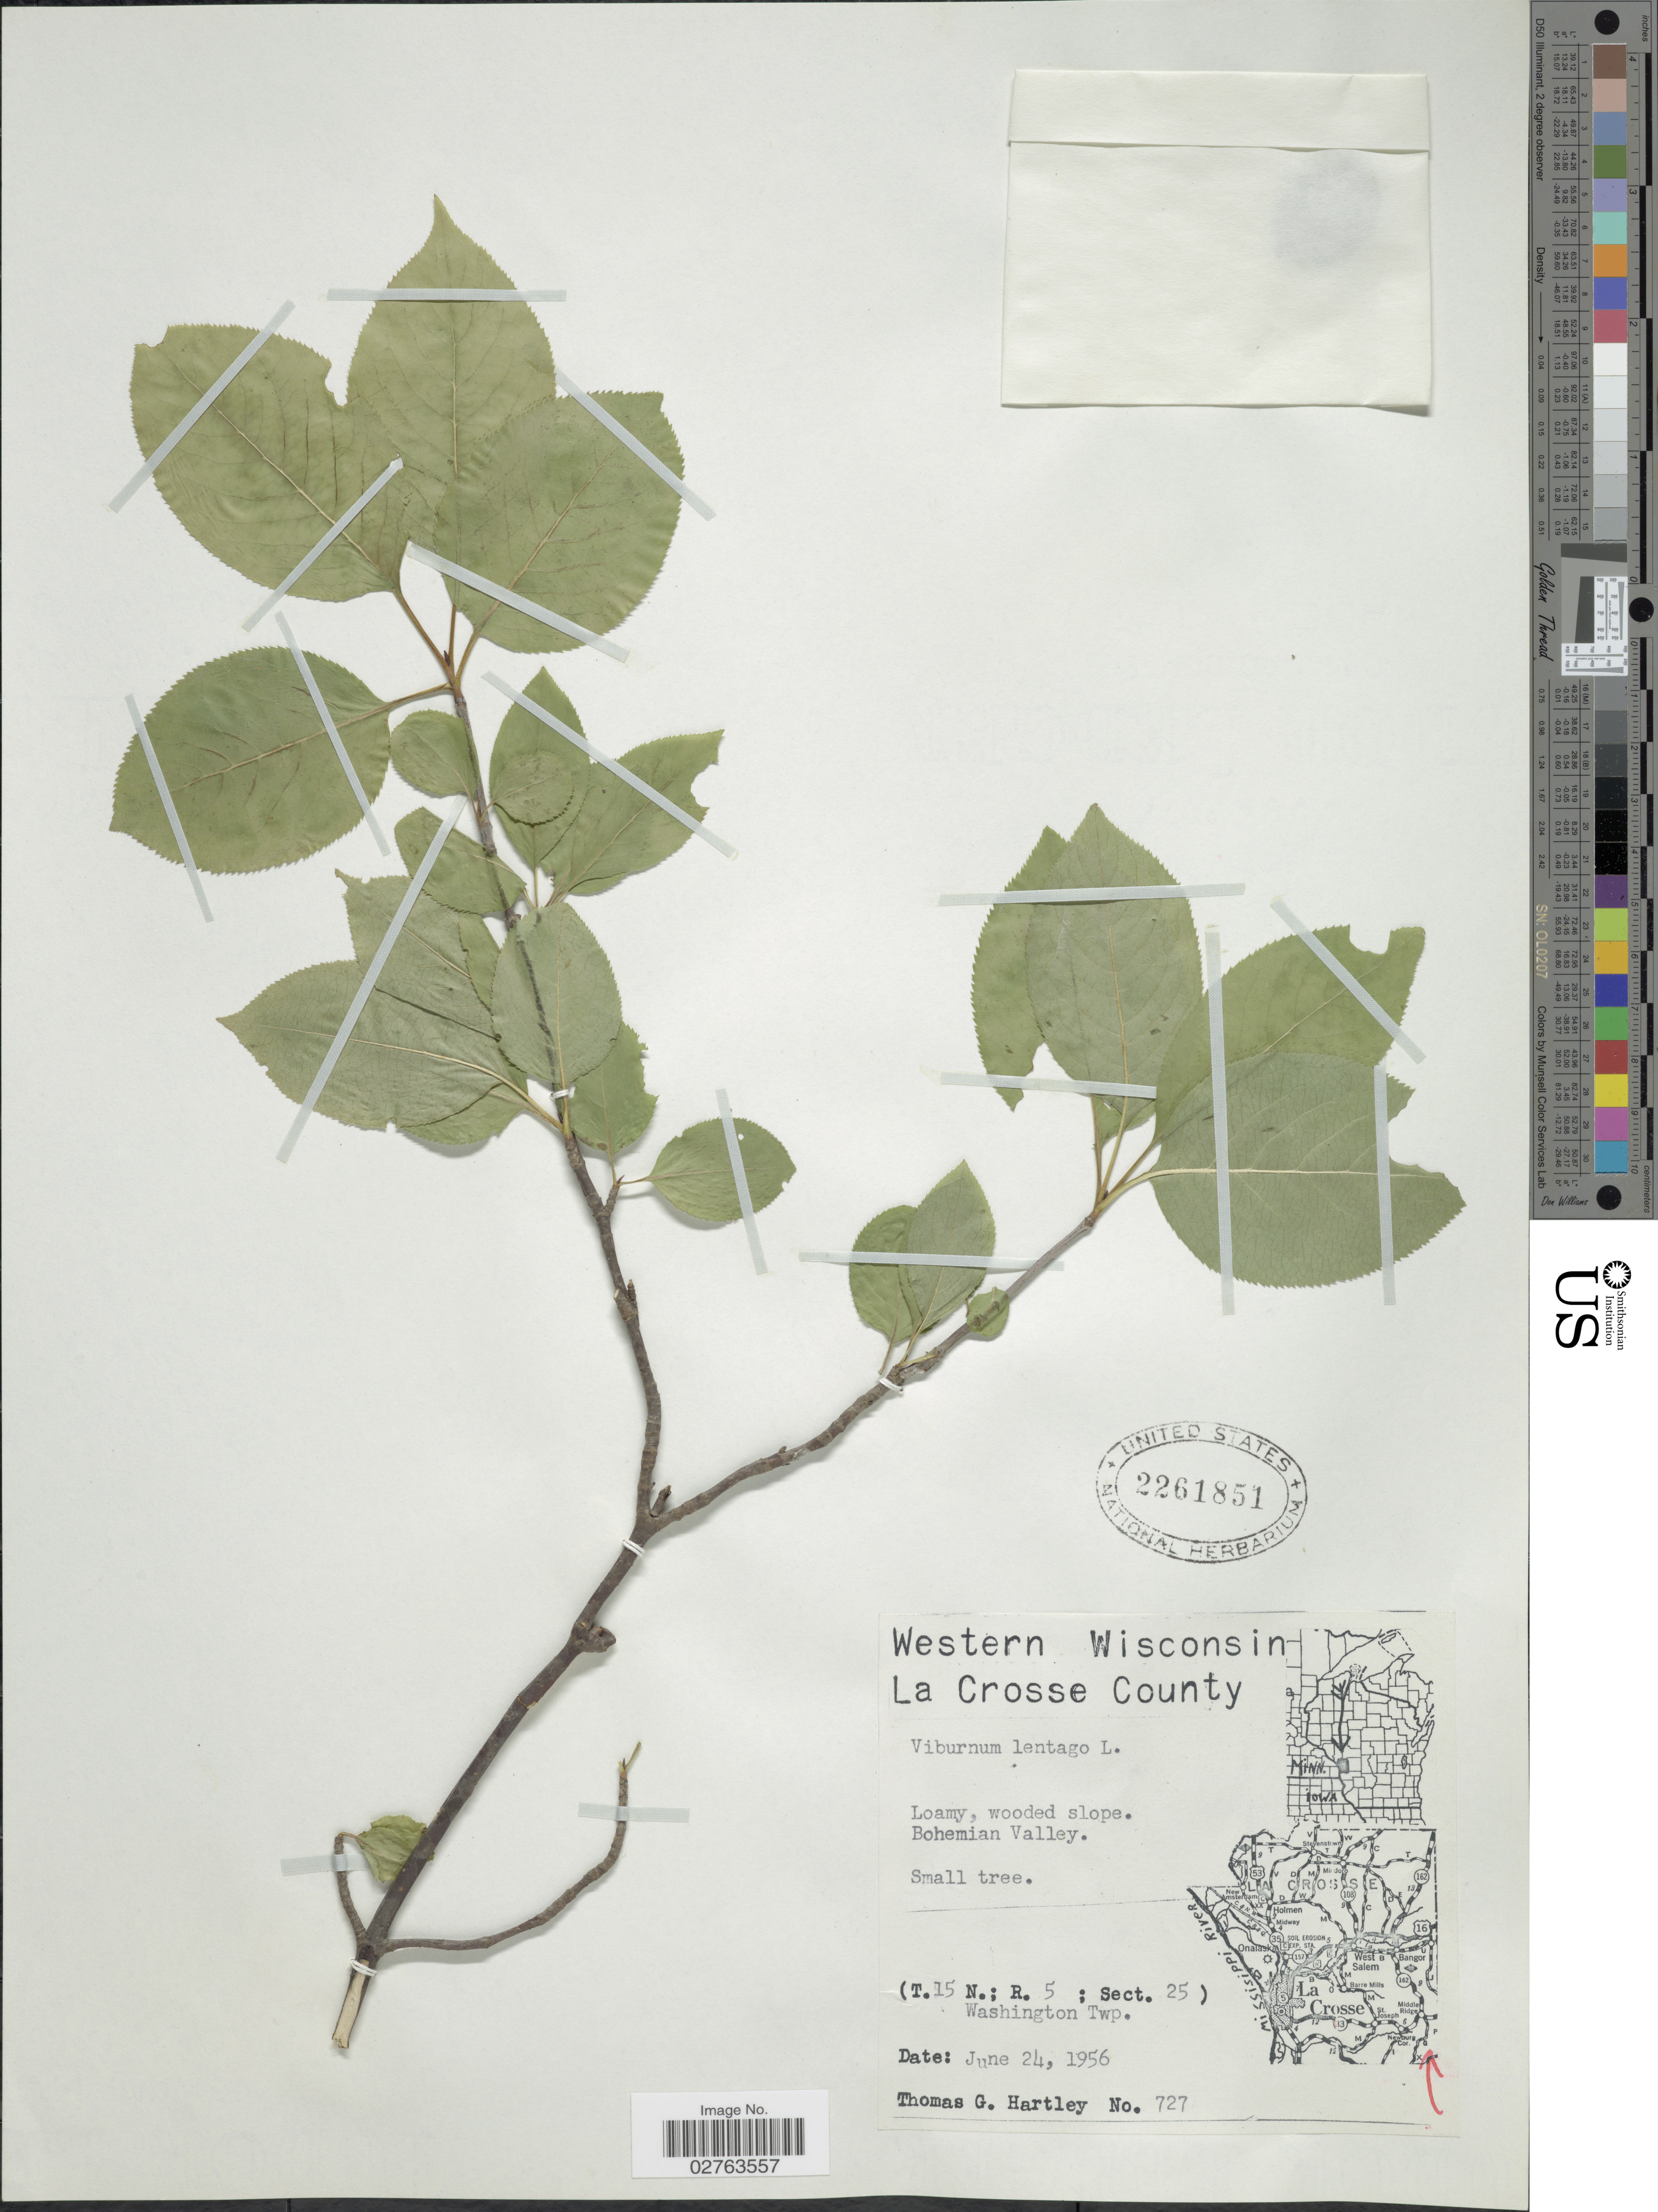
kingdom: Plantae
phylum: Tracheophyta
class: Magnoliopsida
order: Dipsacales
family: Viburnaceae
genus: Viburnum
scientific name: Viburnum lentago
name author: L.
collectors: T. G. Hartley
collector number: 727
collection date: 1956-06-24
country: United States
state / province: Wisconsin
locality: Western Wisconsin. La Crosse County. Bohemian Valley (T.15 N.; R. 5 ; Sect. 25) Washington Twp.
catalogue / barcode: US 2261851